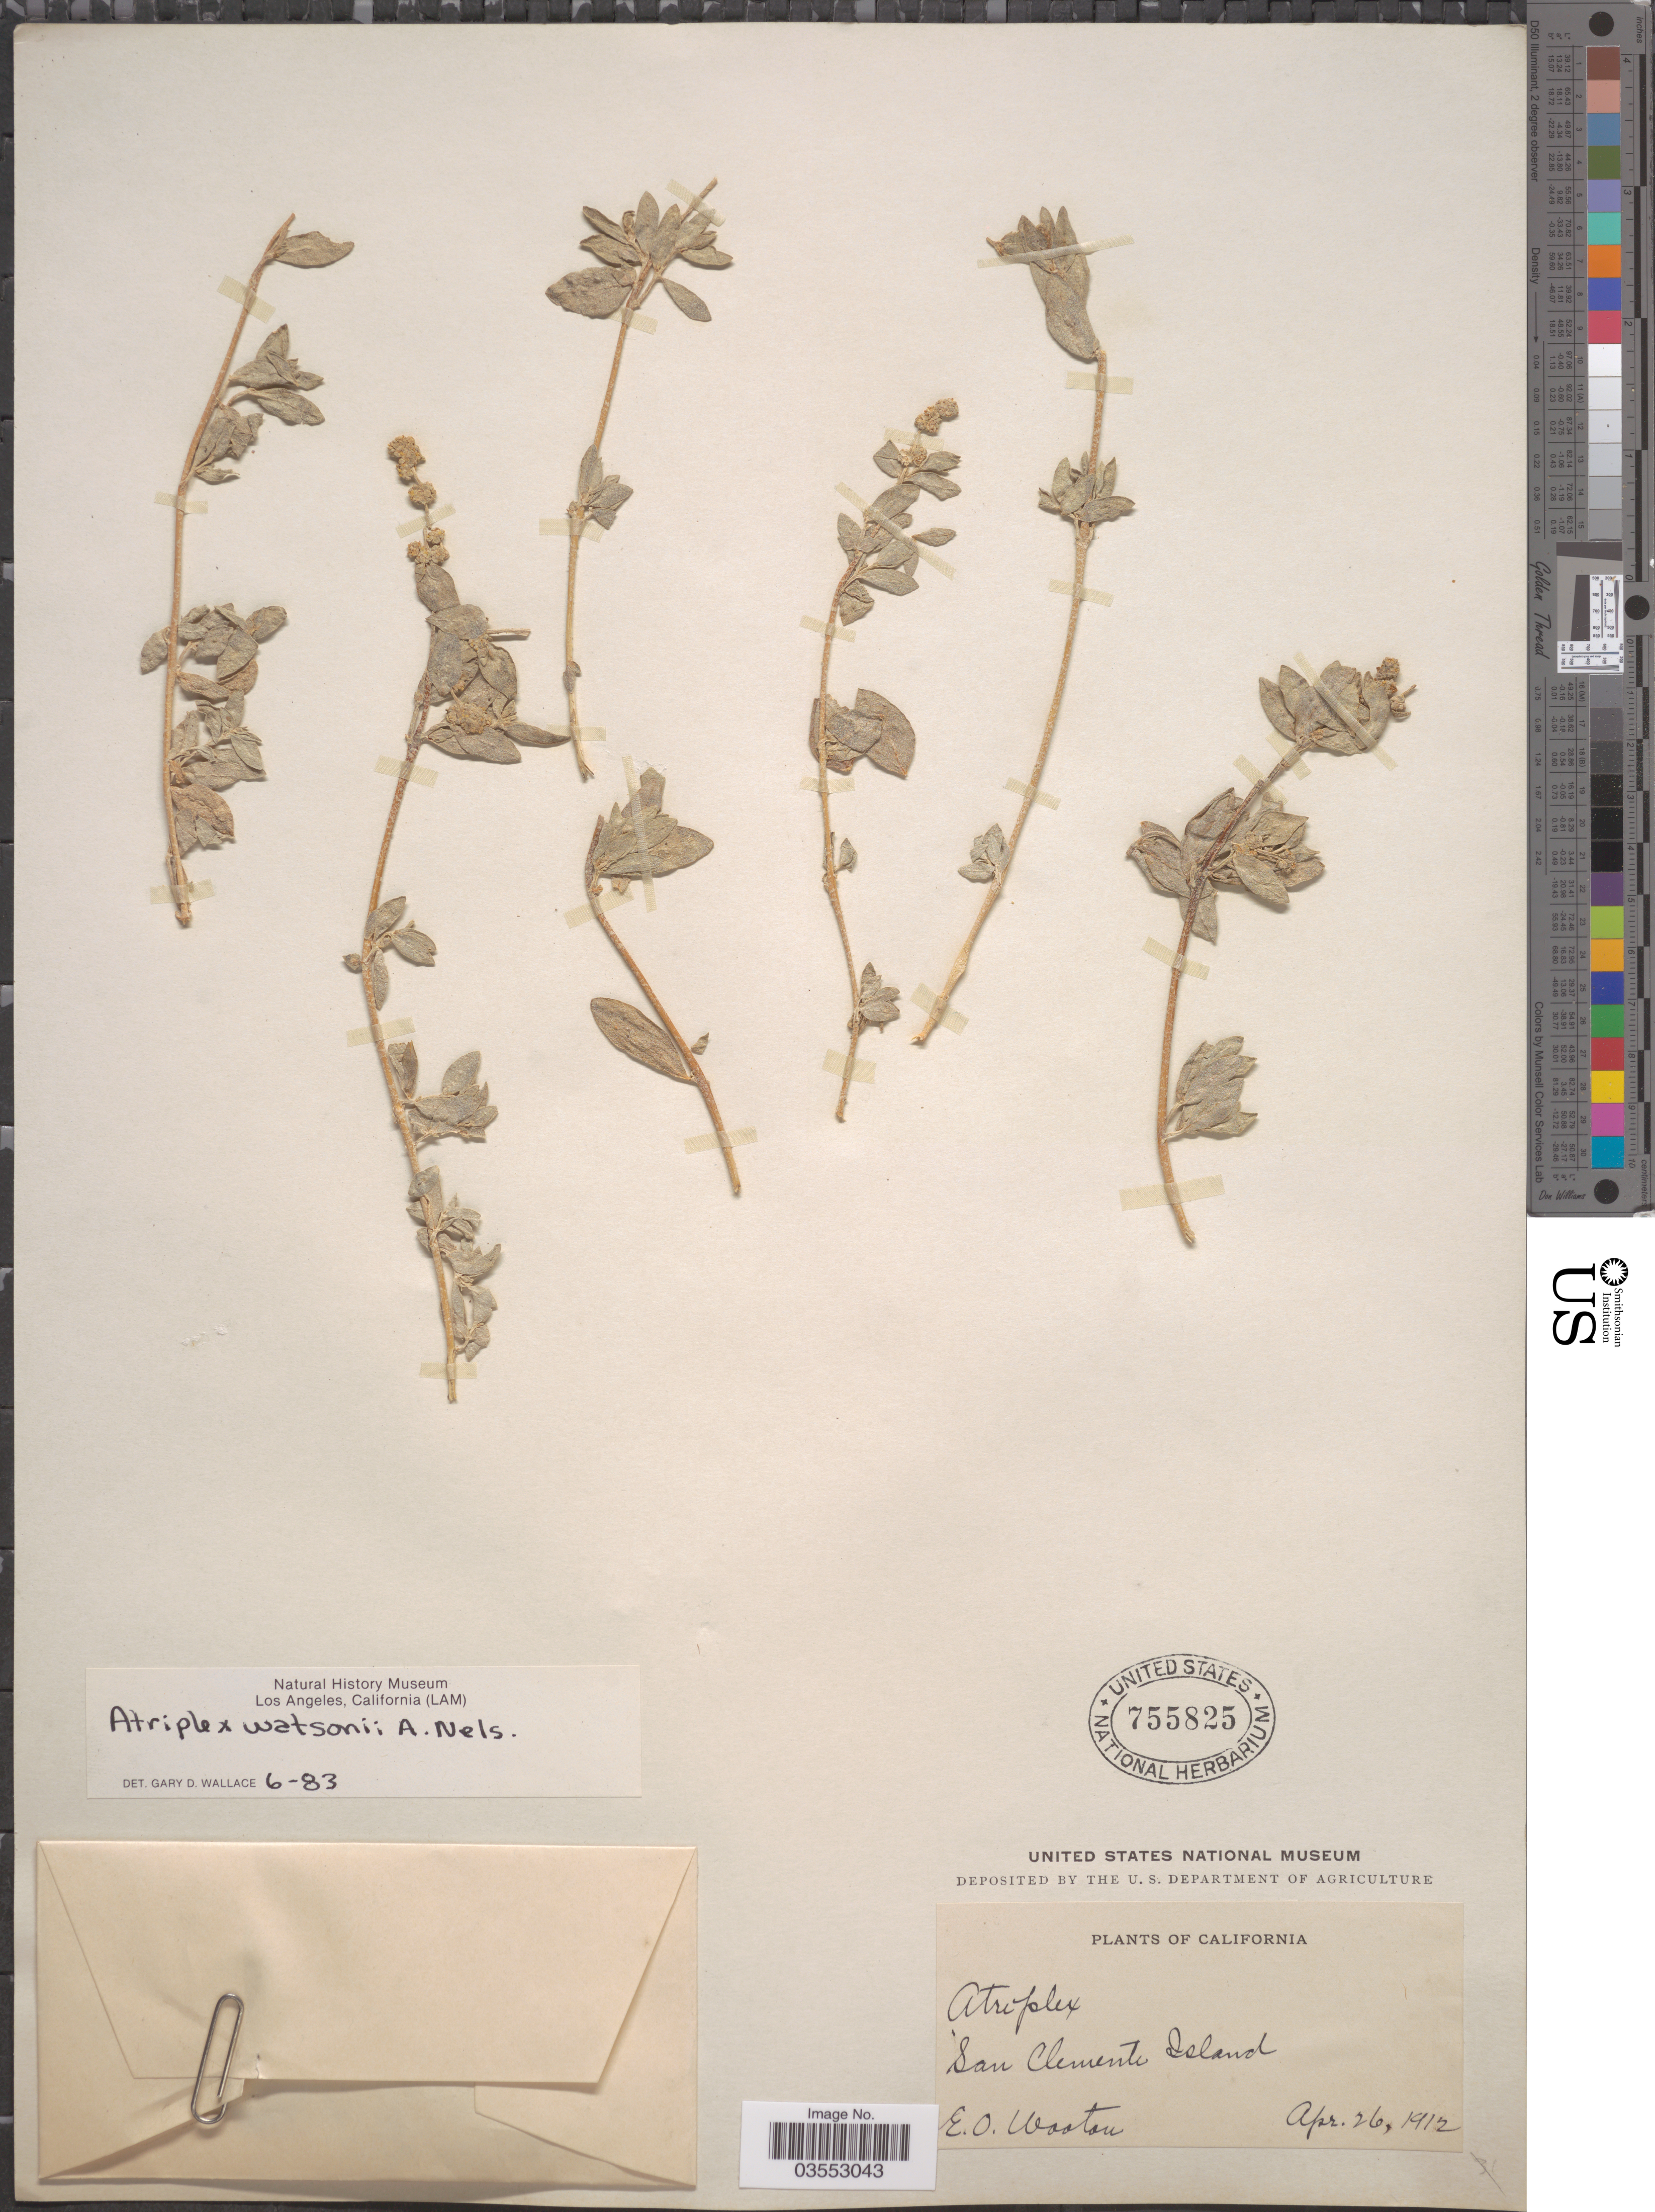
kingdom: Plantae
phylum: Tracheophyta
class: Magnoliopsida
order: Caryophyllales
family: Amaranthaceae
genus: Atriplex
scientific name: Atriplex watsonii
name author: A. Nelson ex Abrams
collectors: E. O. Wooton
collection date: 1912-04-26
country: United States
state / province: California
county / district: Los Angeles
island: San Clemente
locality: San Clemente Island.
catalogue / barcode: US 755825